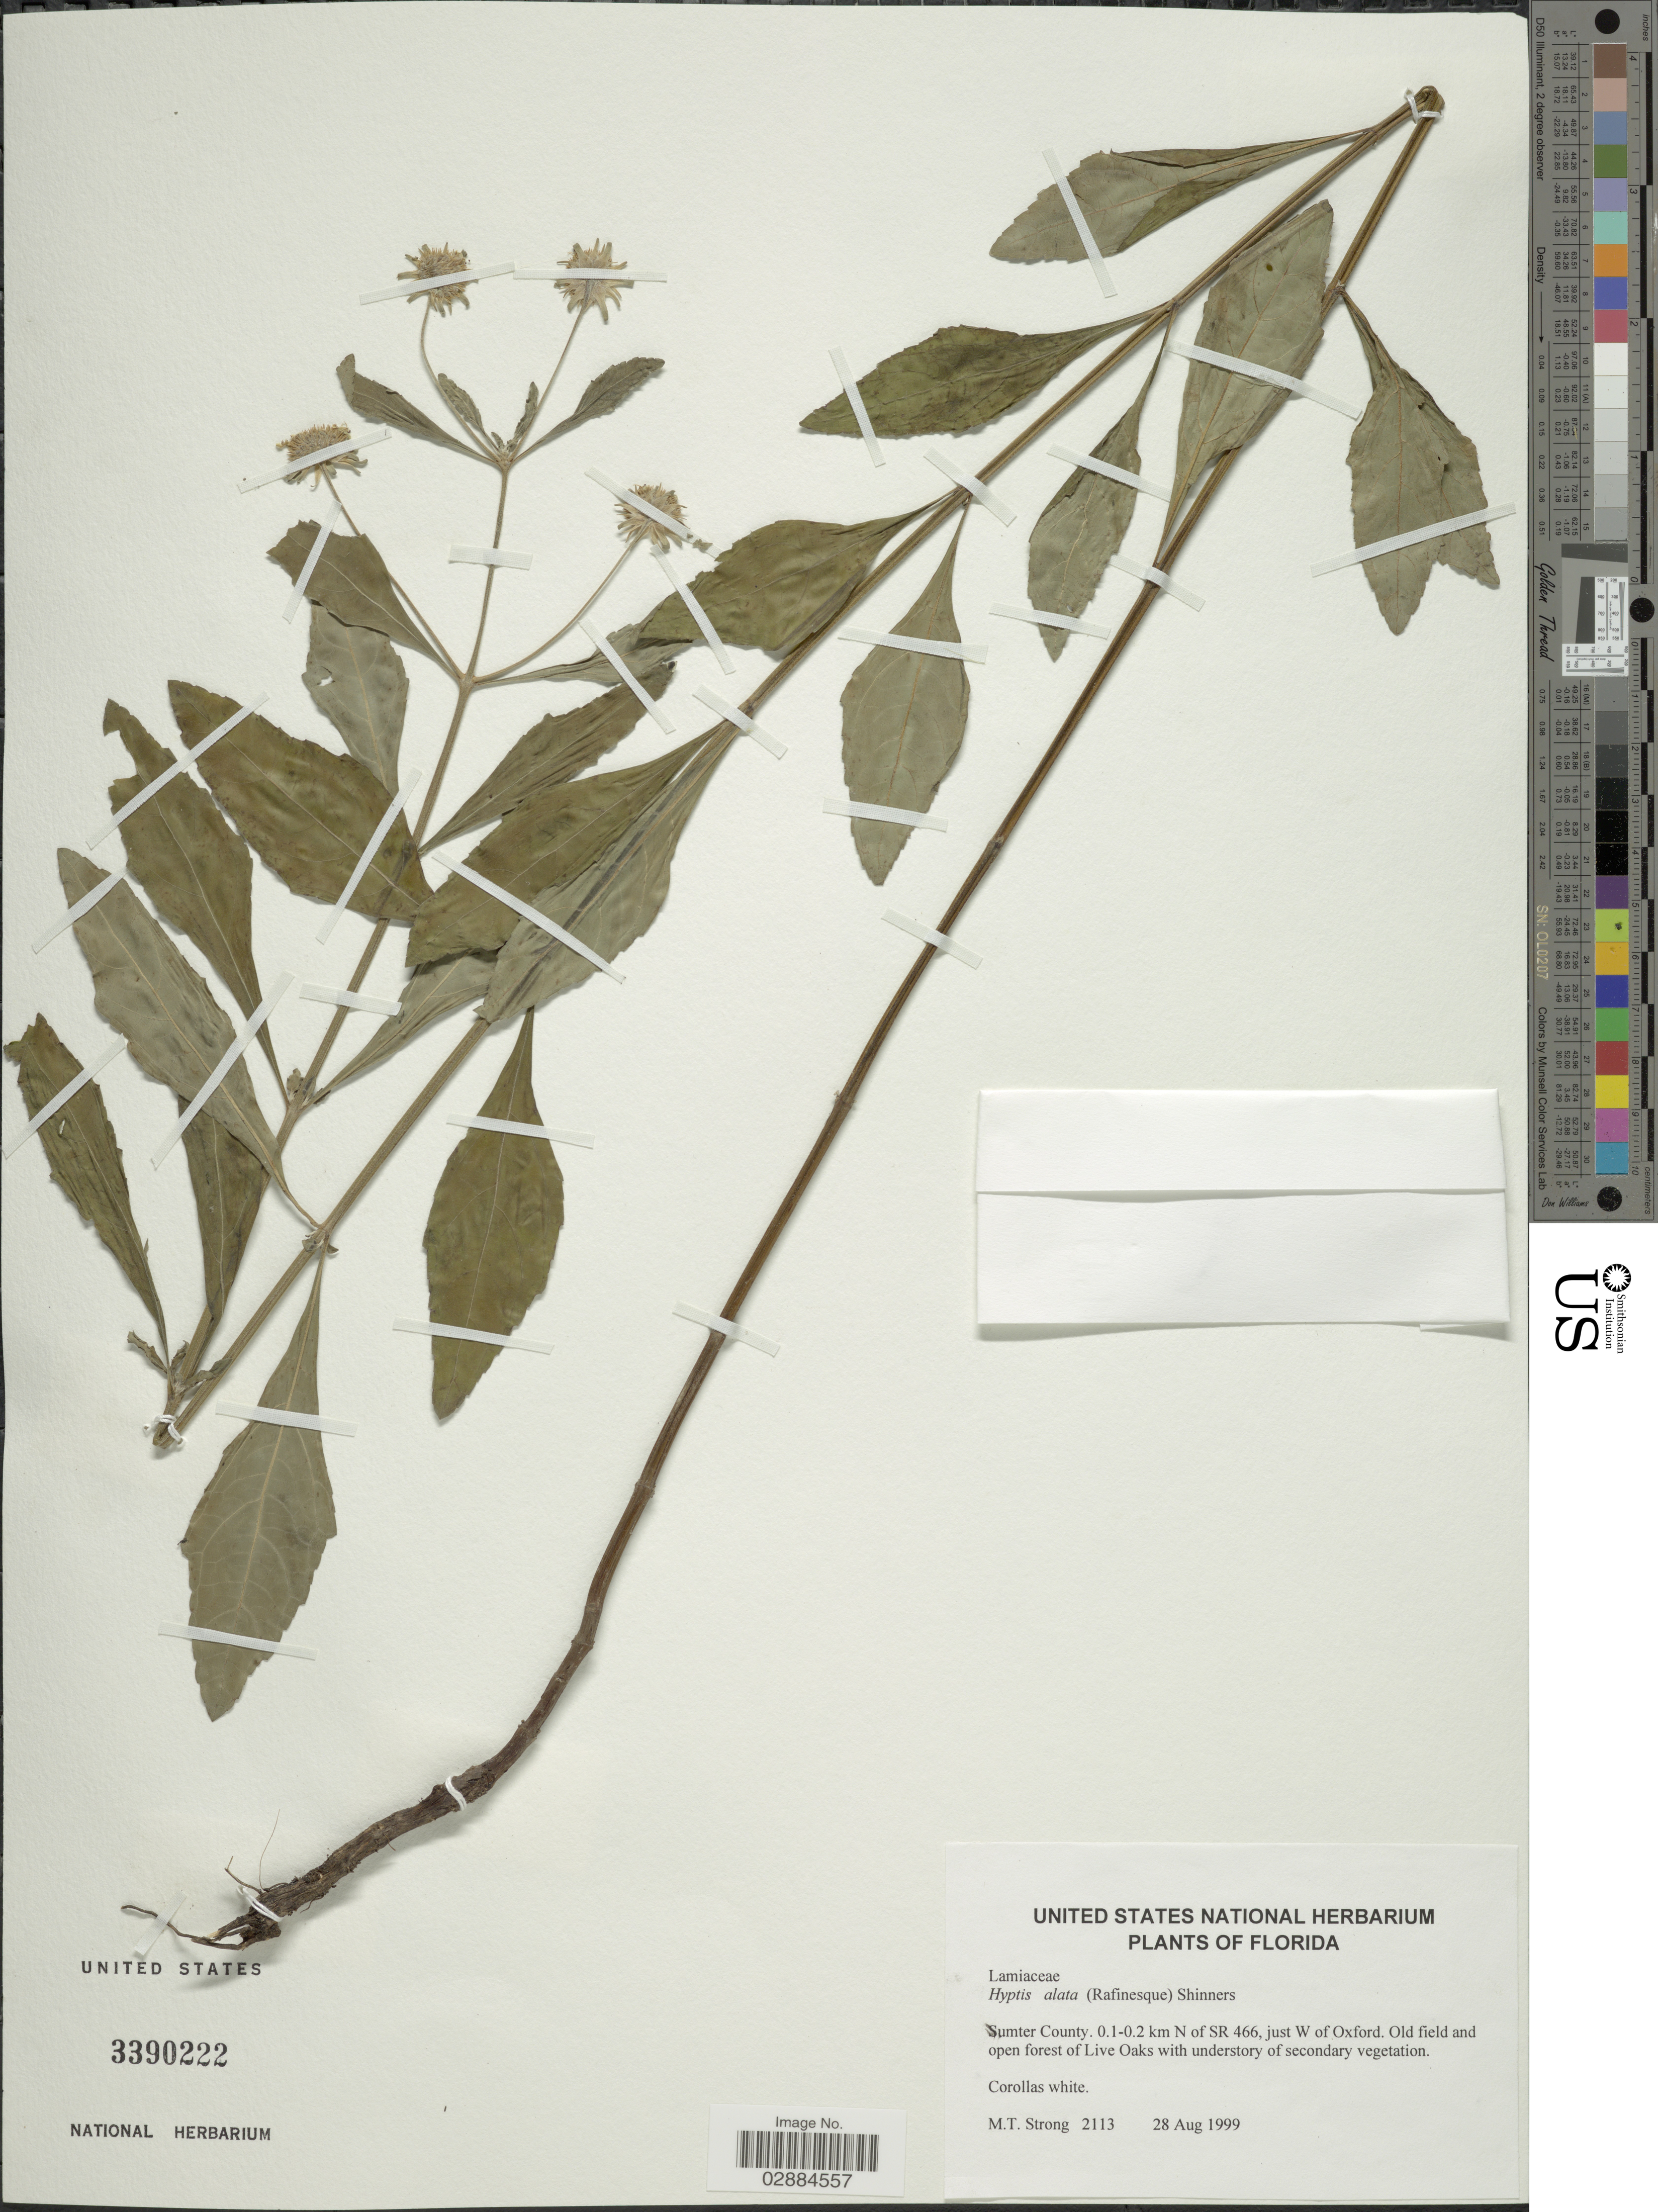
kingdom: Plantae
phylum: Tracheophyta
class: Magnoliopsida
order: Lamiales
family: Lamiaceae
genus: Hyptis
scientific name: Hyptis alata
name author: (Raf.) Shinners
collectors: M. T. Strong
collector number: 2113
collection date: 1999-08-28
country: United States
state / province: Florida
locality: Sumter County: 0.1-0.2 km N of SR 466, just W of Oxford.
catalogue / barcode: US 3390222